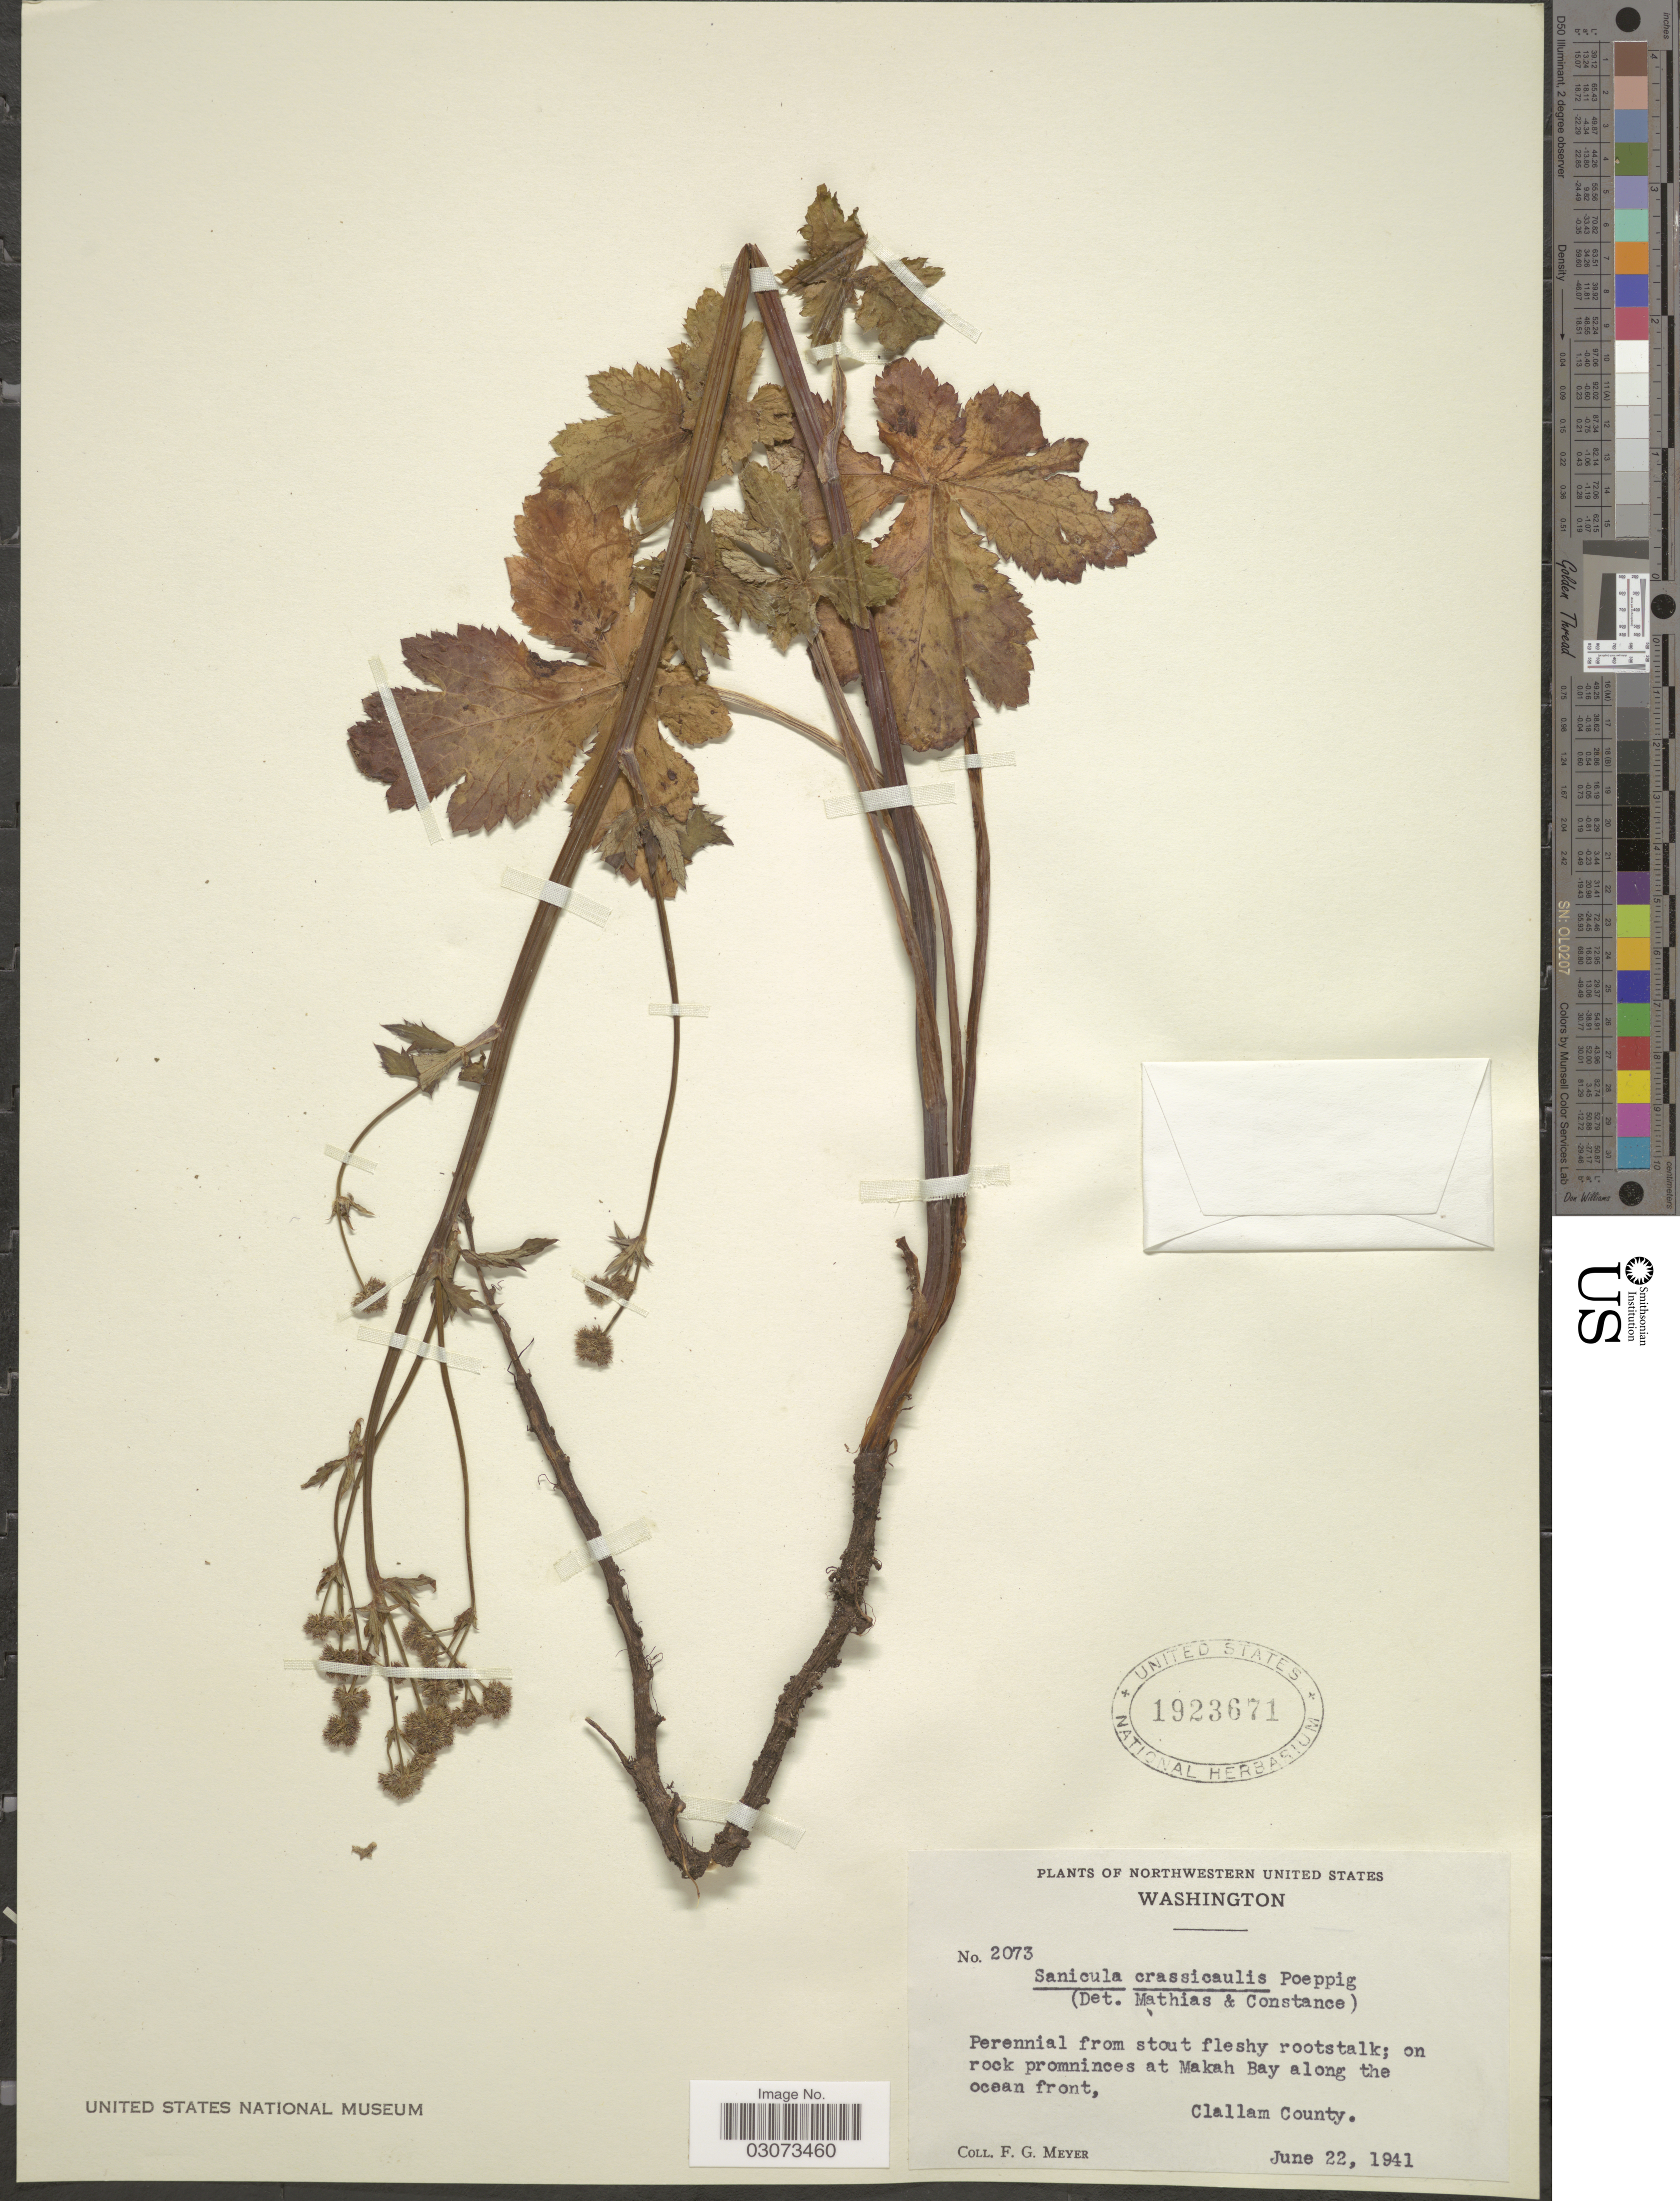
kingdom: Plantae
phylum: Tracheophyta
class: Magnoliopsida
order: Apiales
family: Apiaceae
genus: Sanicula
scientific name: Sanicula crassicaulis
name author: Poepp. ex DC.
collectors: F. G. Meyer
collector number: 2073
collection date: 1941-06-22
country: United States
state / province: Washington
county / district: Clallam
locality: Makah Bay along the ocean front, Clallam County.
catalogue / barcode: US 1923671